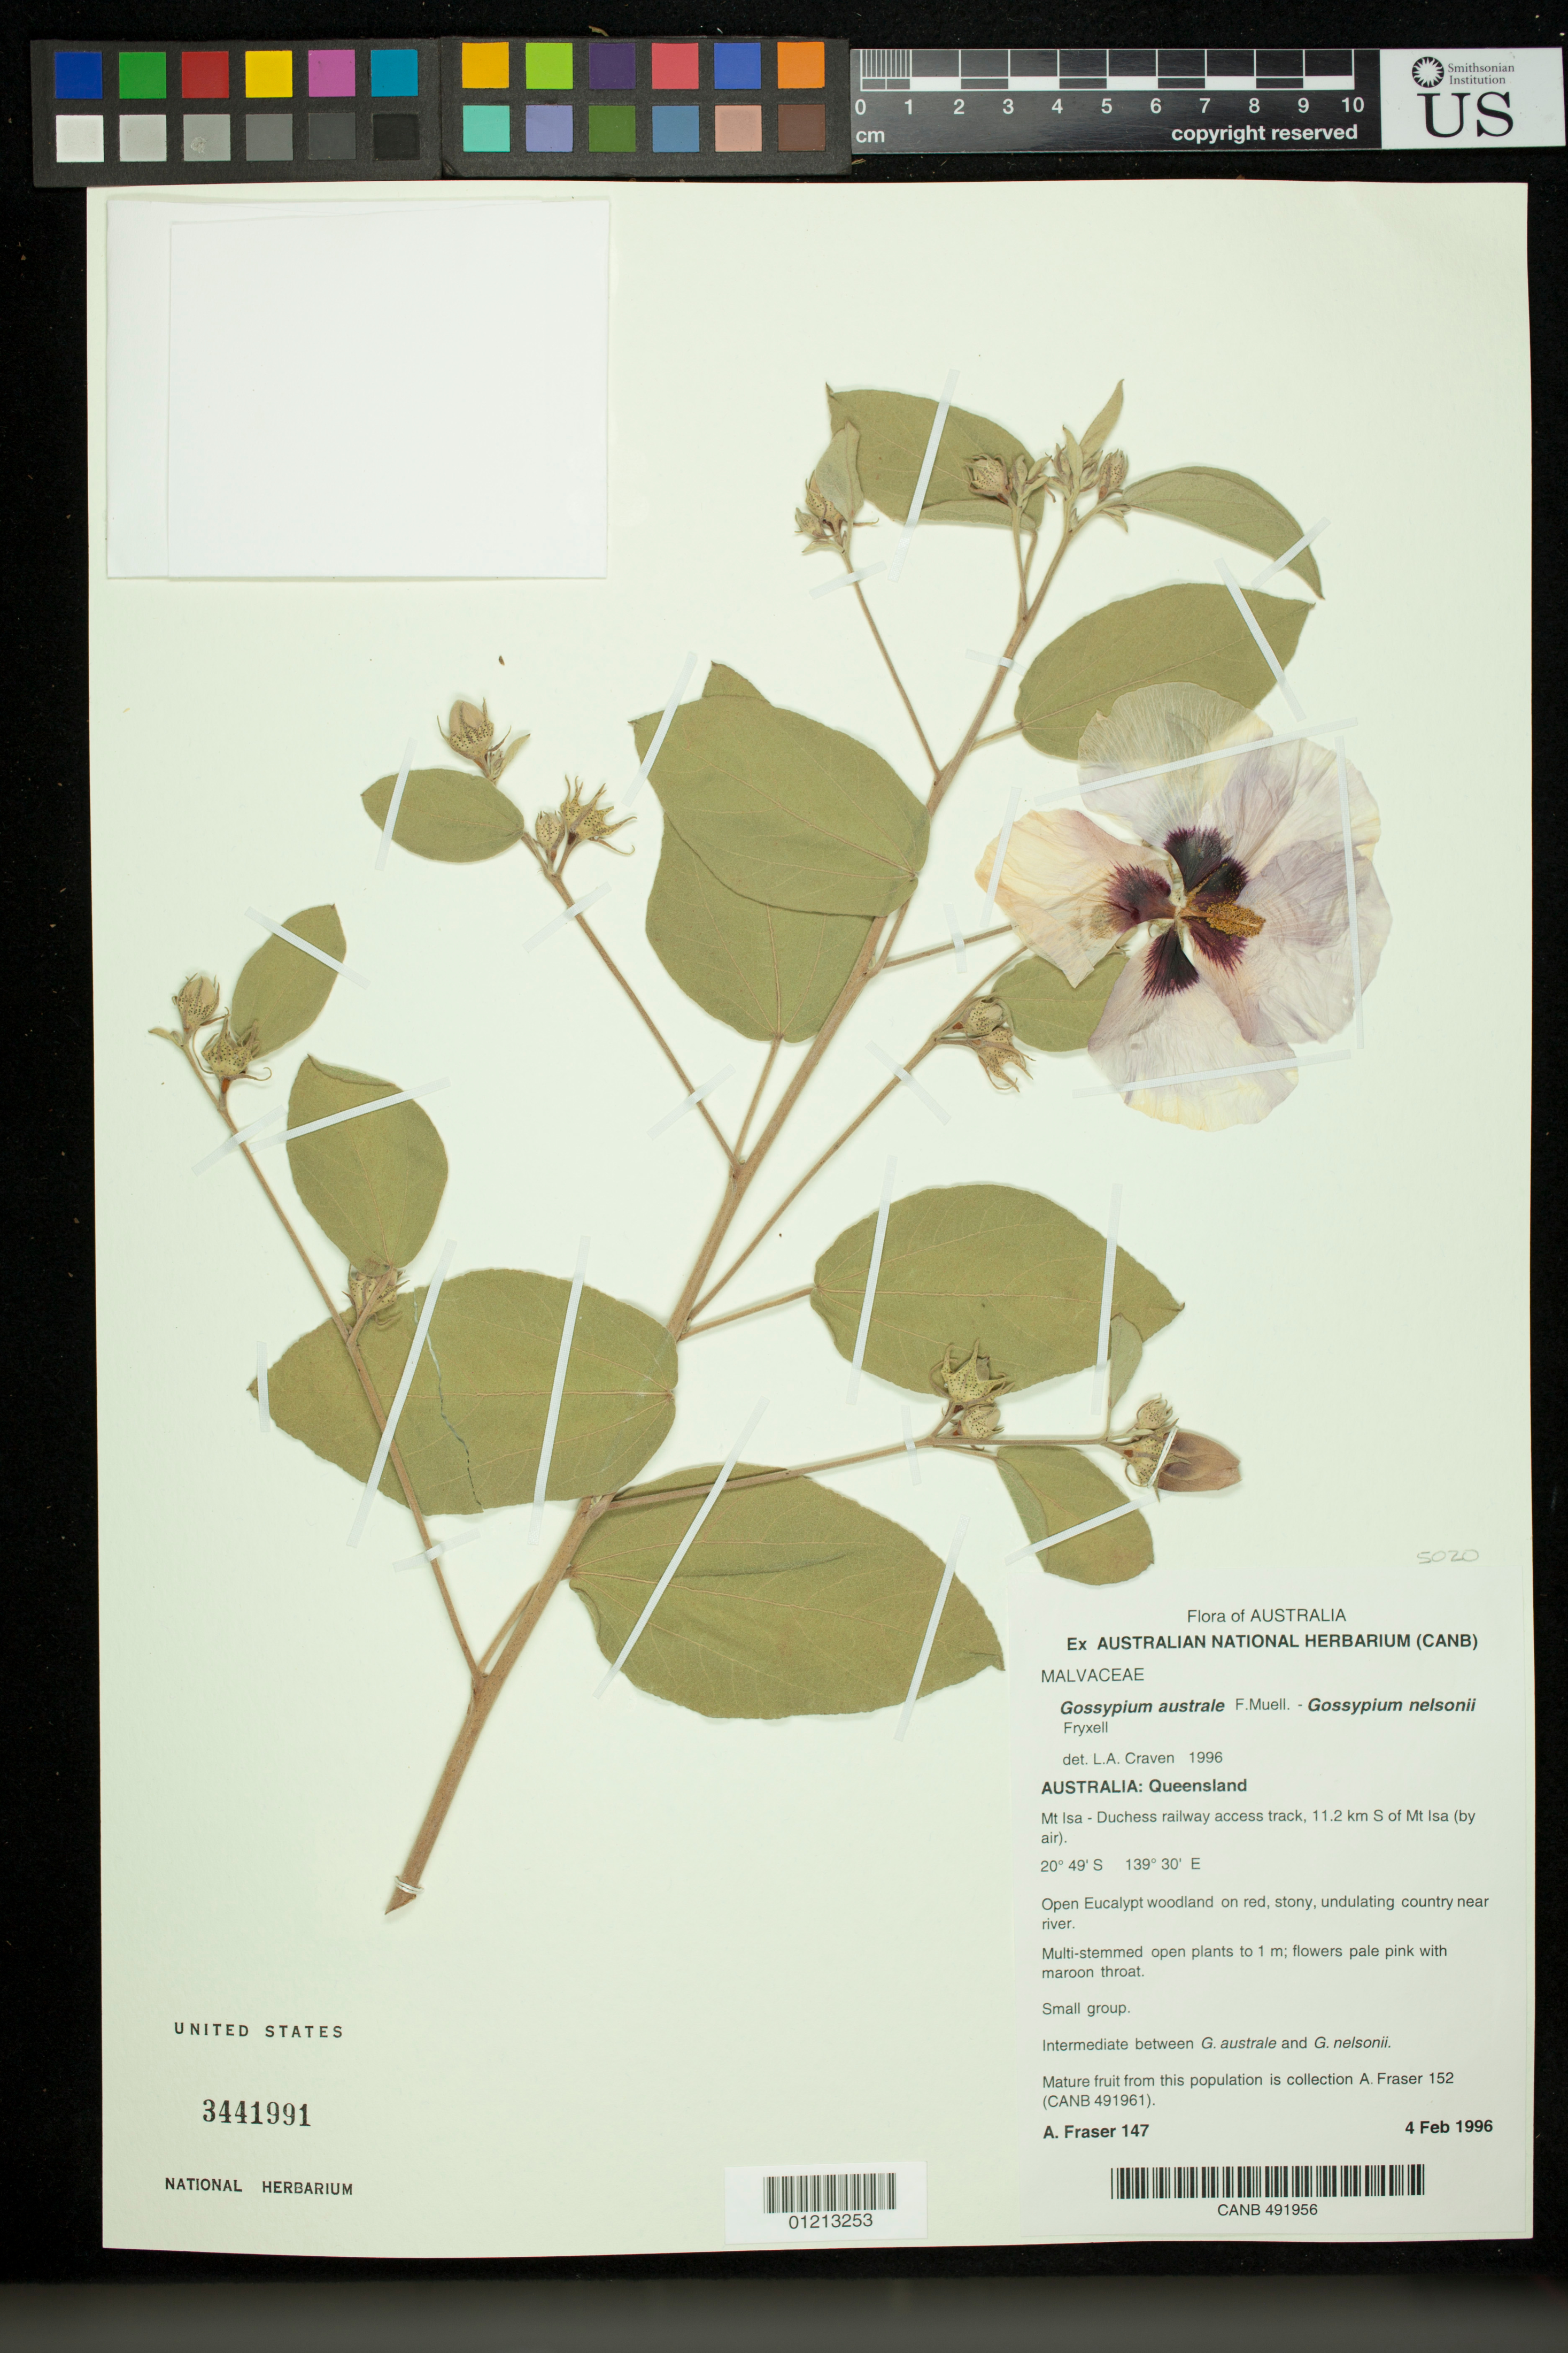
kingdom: Plantae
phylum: Tracheophyta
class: Magnoliopsida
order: Malvales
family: Malvaceae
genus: Gossypium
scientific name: Gossypium australe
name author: F. Muell.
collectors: A. Fraser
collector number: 147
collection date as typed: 02 Apr 1996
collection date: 1996-04-02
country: Australia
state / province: Queensland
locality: Mt Isa - Duchess railway access track, 11.2 km S of Mt Isa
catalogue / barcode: US 3441991